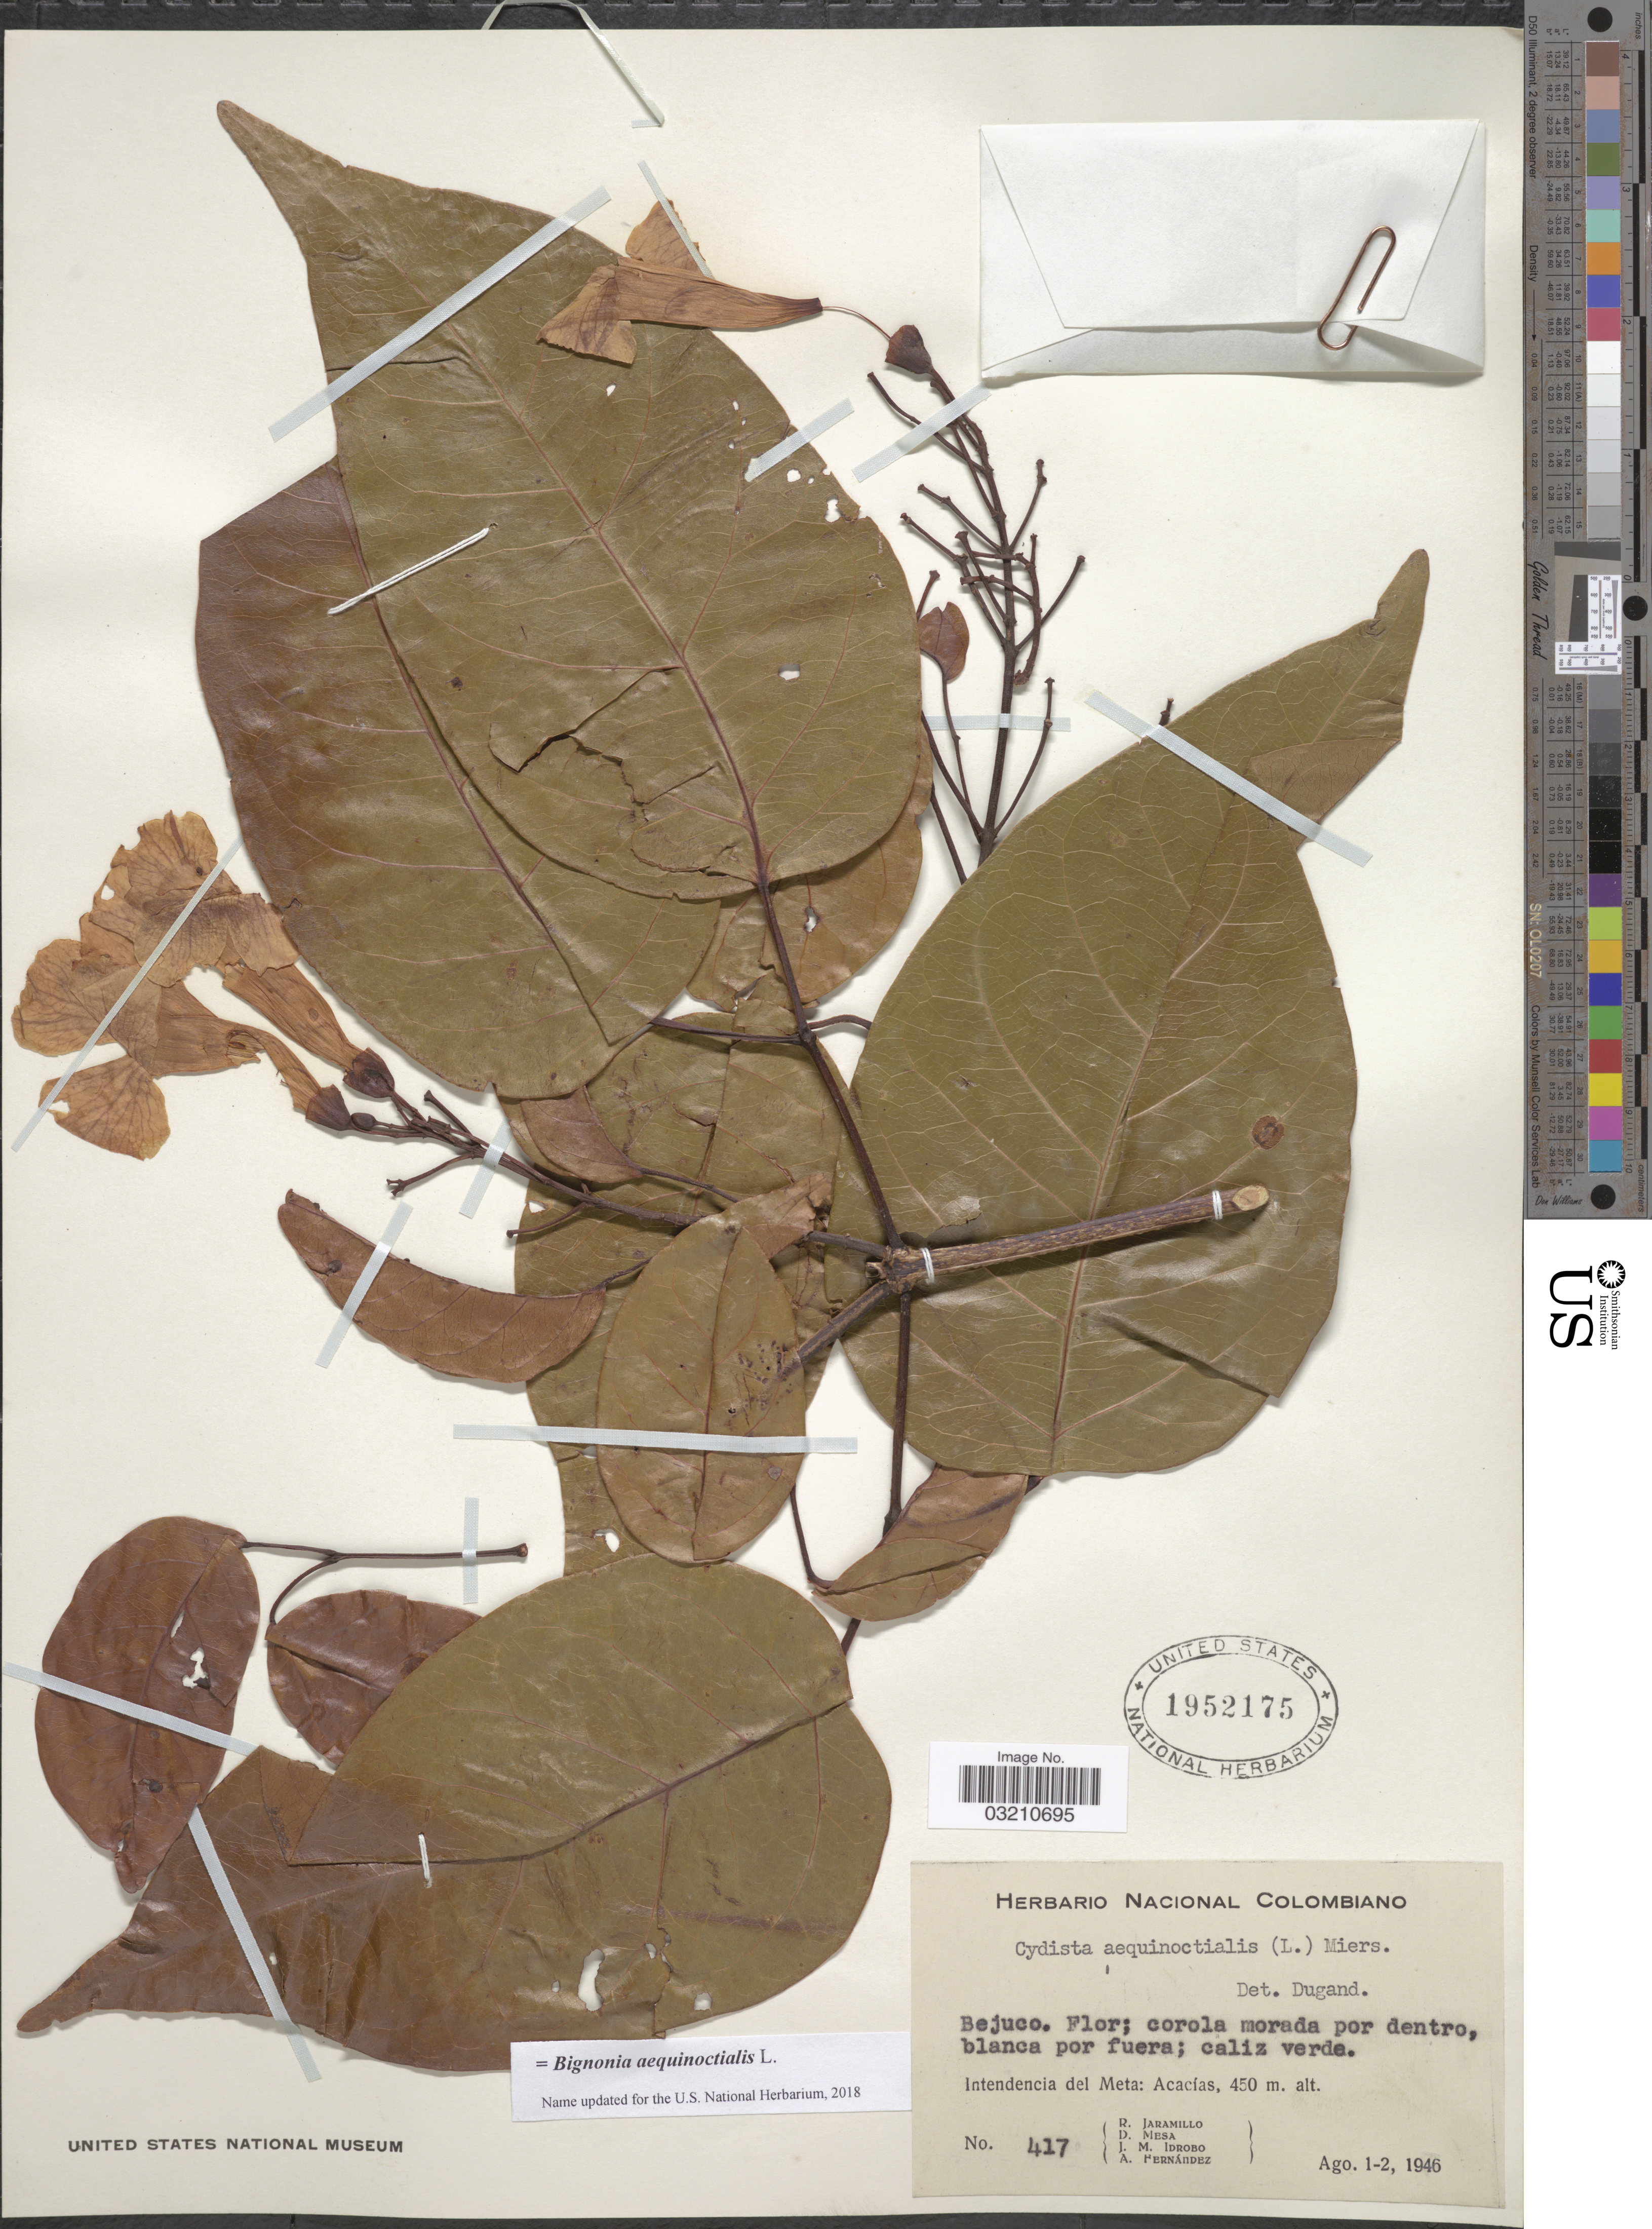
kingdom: Plantae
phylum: Tracheophyta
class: Magnoliopsida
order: Lamiales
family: Bignoniaceae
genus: Bignonia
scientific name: Bignonia aequinoctialis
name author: L.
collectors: R. Jaramillo, D. Mesa, J. M. Idrobo & A. Fernández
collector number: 417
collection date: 1946-08-01/1946-08-02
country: Colombia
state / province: Meta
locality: Intendencia del Meta: Acacías.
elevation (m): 450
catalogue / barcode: US 1952175